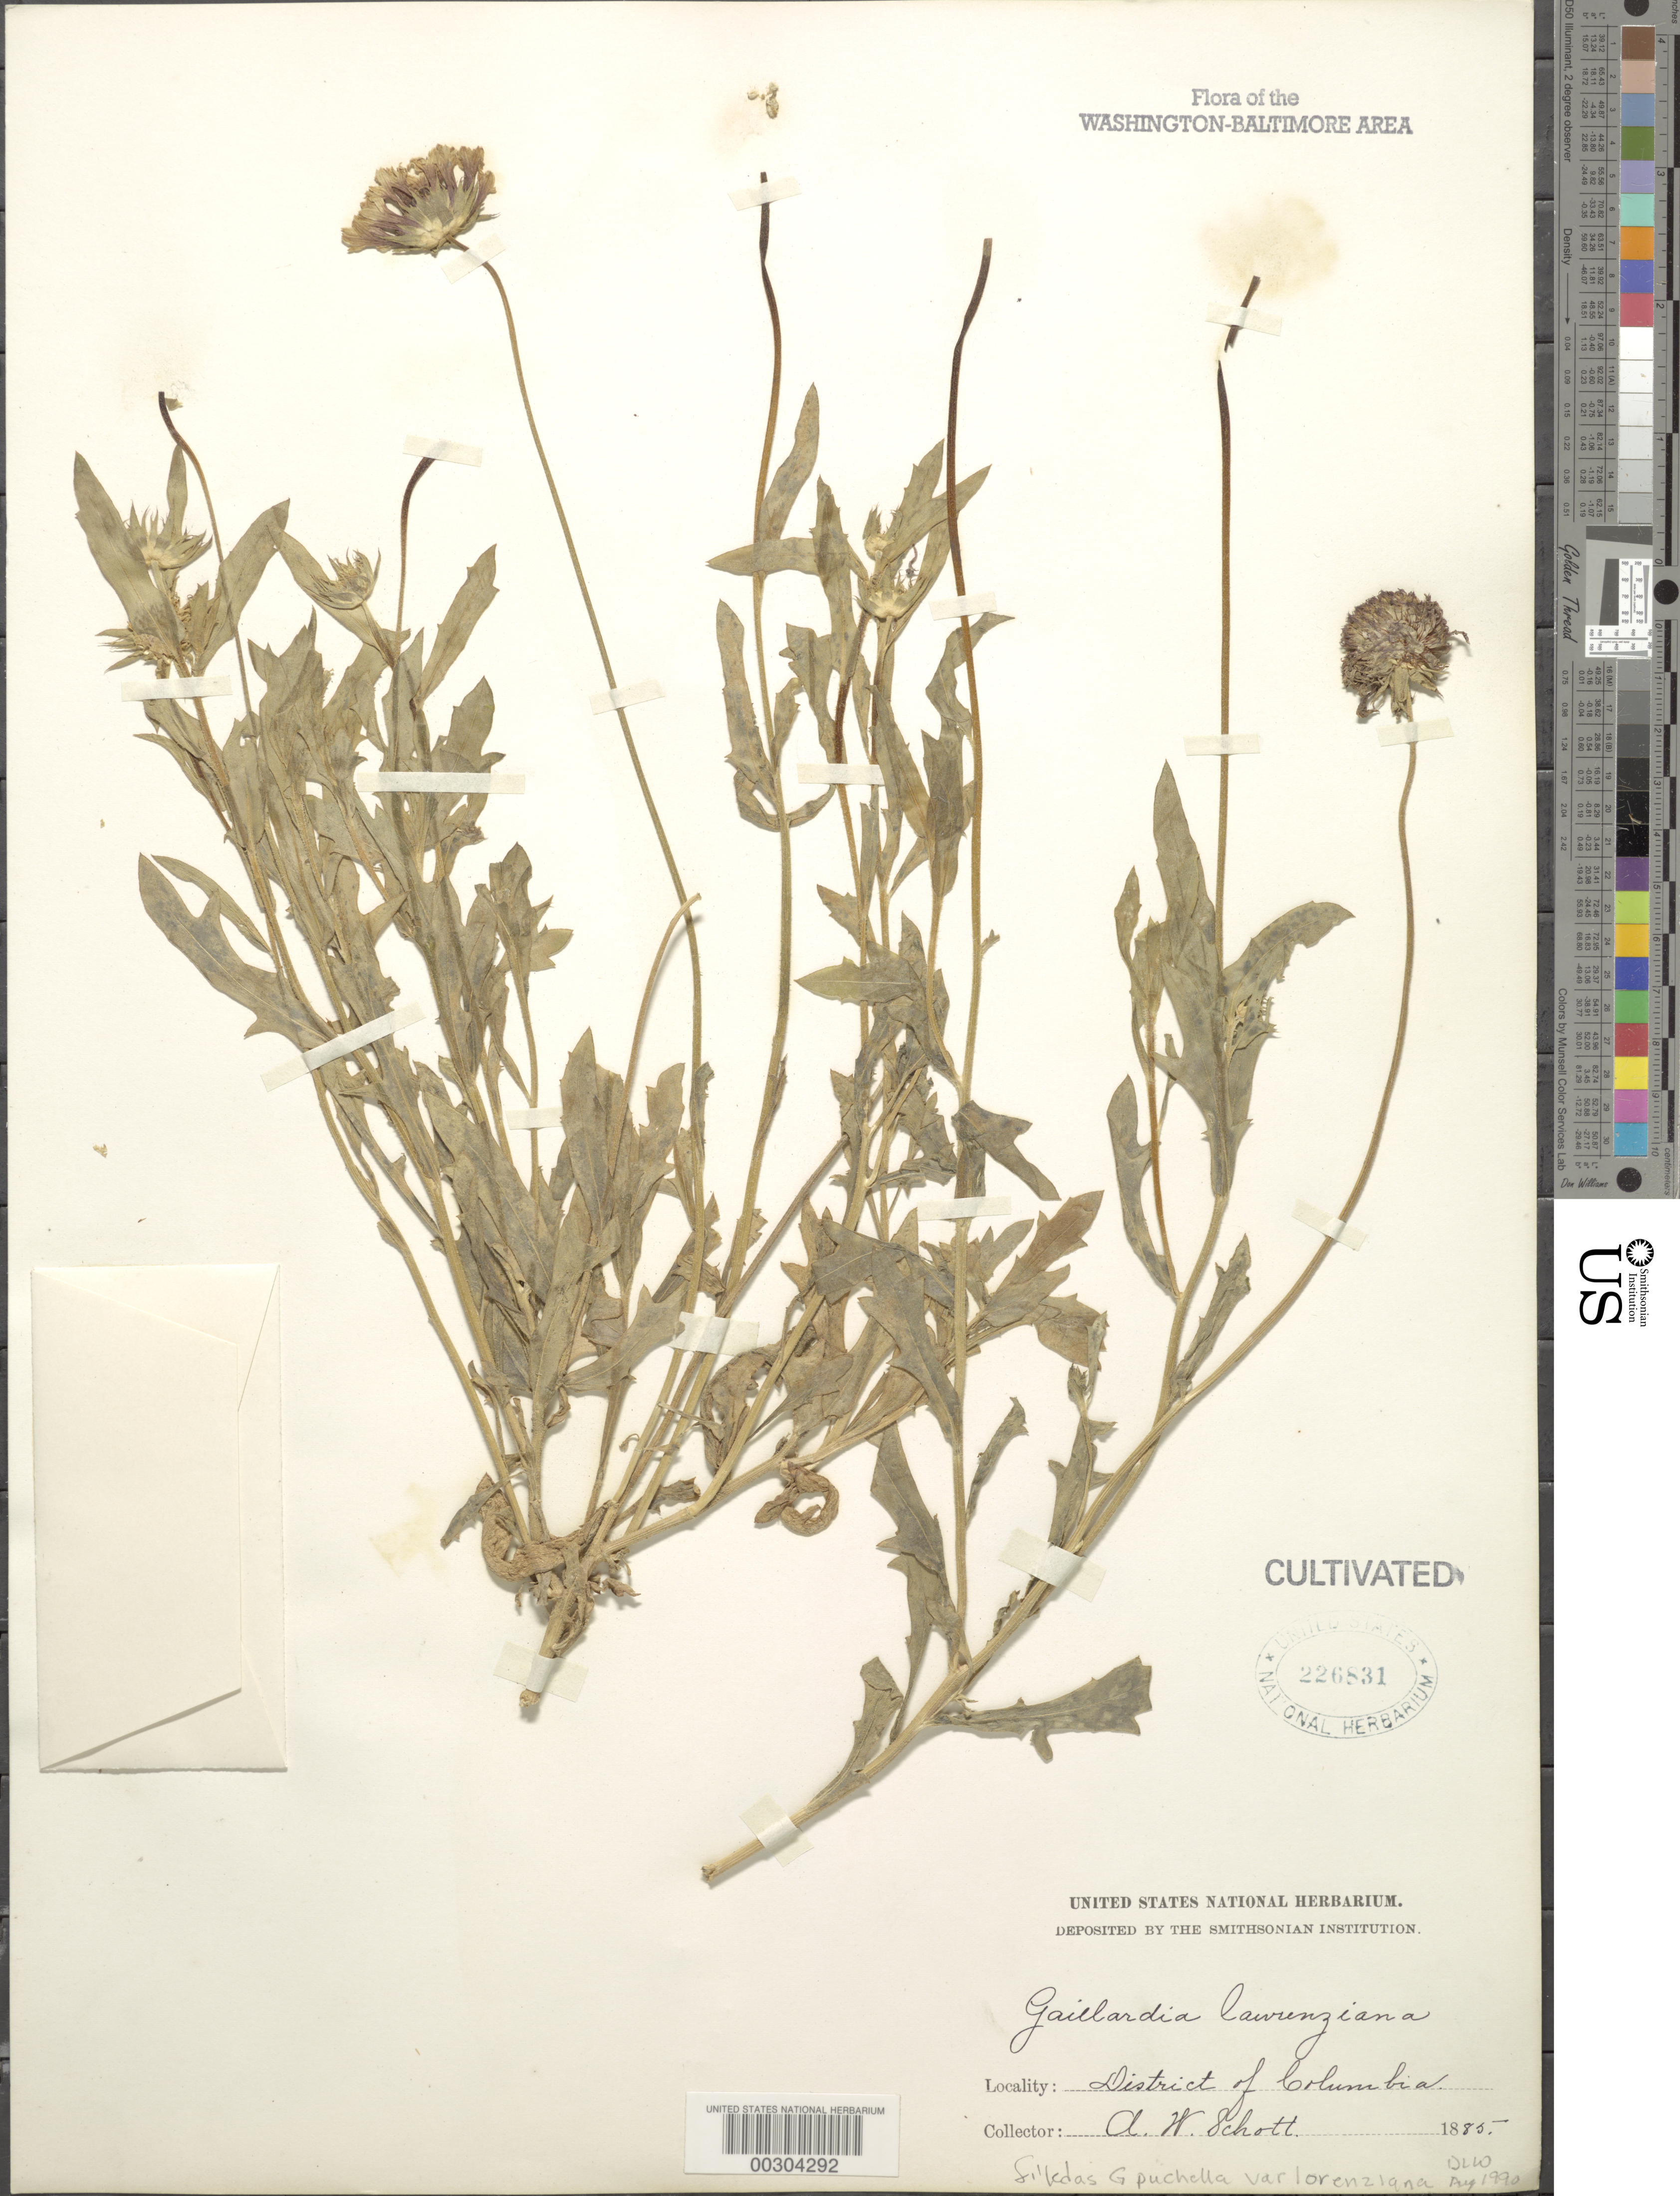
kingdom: Plantae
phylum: Tracheophyta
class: Magnoliopsida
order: Asterales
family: Asteraceae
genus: Gaillardia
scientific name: Gaillardia pulchella var. lorenziana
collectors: A. L. Schott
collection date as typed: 1885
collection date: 1885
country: United States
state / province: District of Columbia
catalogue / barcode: US 226831